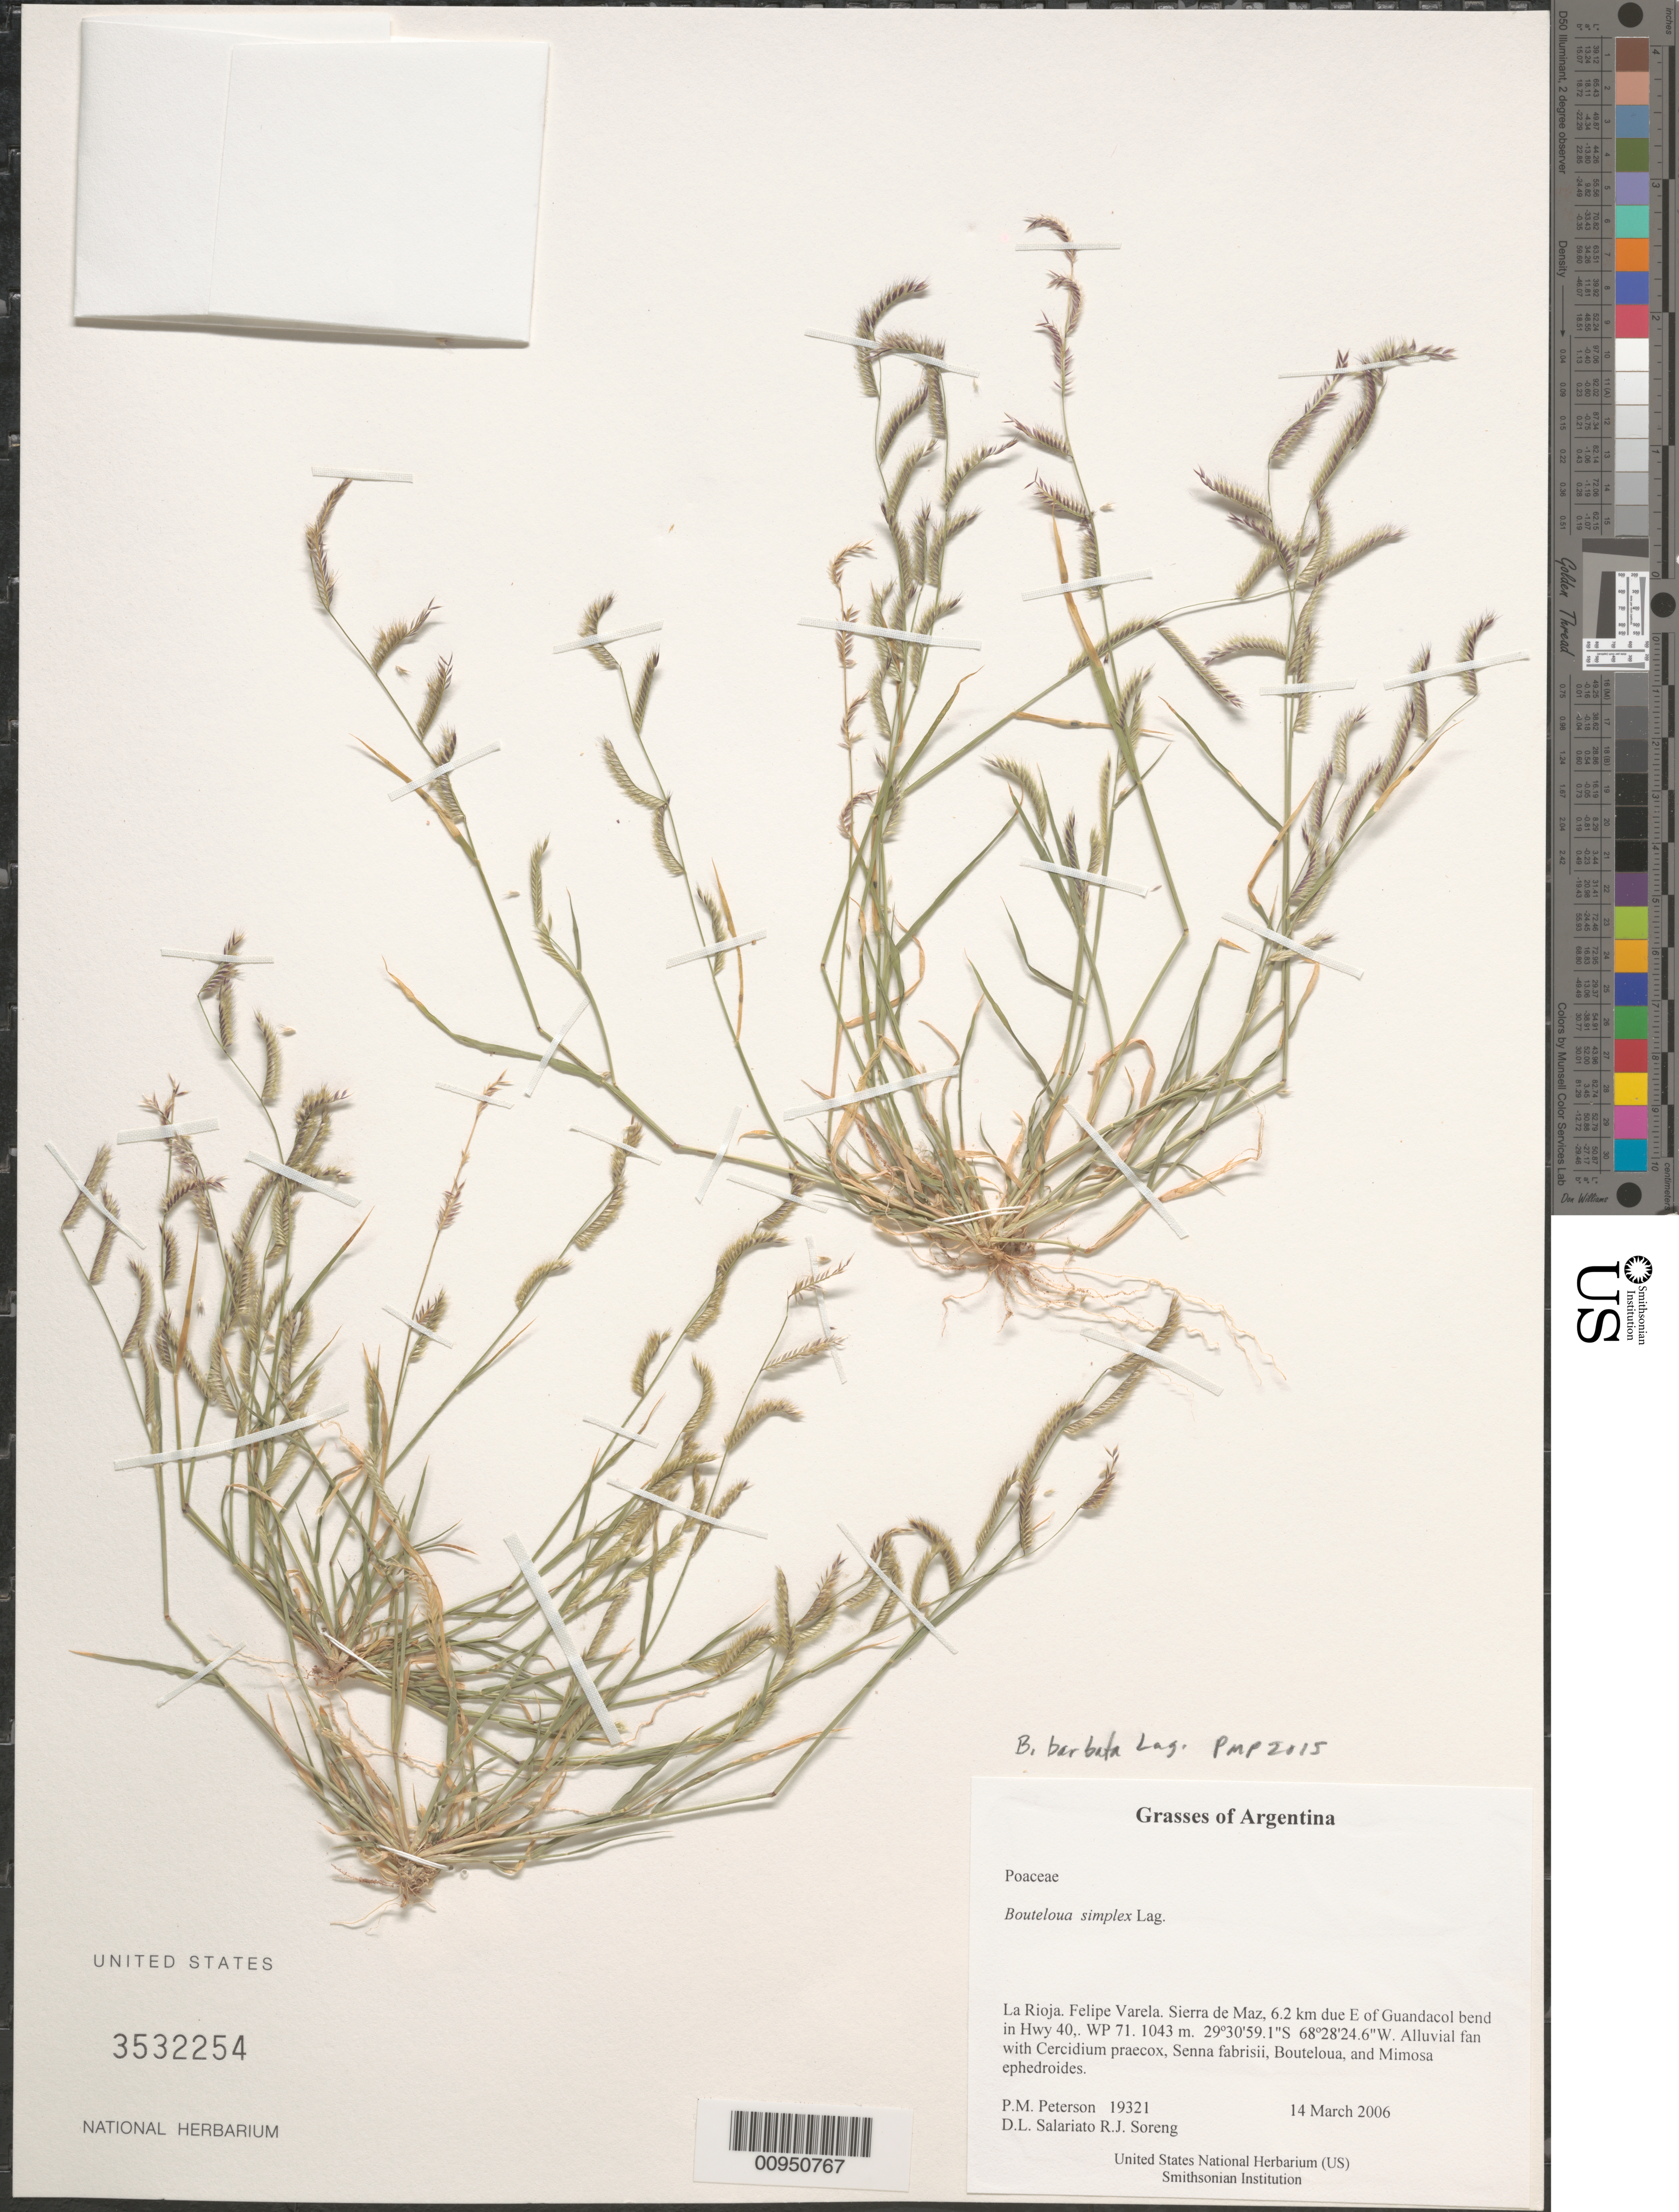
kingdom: Plantae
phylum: Tracheophyta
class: Liliopsida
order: Poales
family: Poaceae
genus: Bouteloua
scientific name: Bouteloua barbata var. barbata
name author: Lagger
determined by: Peterson, Paul M., (BOT), Smithsonian Institution - National Museum of Natural History (UNITED STATES)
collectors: P. M. Peterson, R. J. Soreng, D. Salariato & A. Panizza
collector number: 19321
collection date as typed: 14 Mar 2006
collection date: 2006-03-14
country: Argentina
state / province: La Rioja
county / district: Felipe Varela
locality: Sierra de Maz, 6.2 km due E of Guandacol bend in Hwy 40,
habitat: Alluvial fan with Cercidium praecox, Senna fabrisii, Bouteloua, and Mimosa ephedroides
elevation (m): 1043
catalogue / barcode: US 3532254